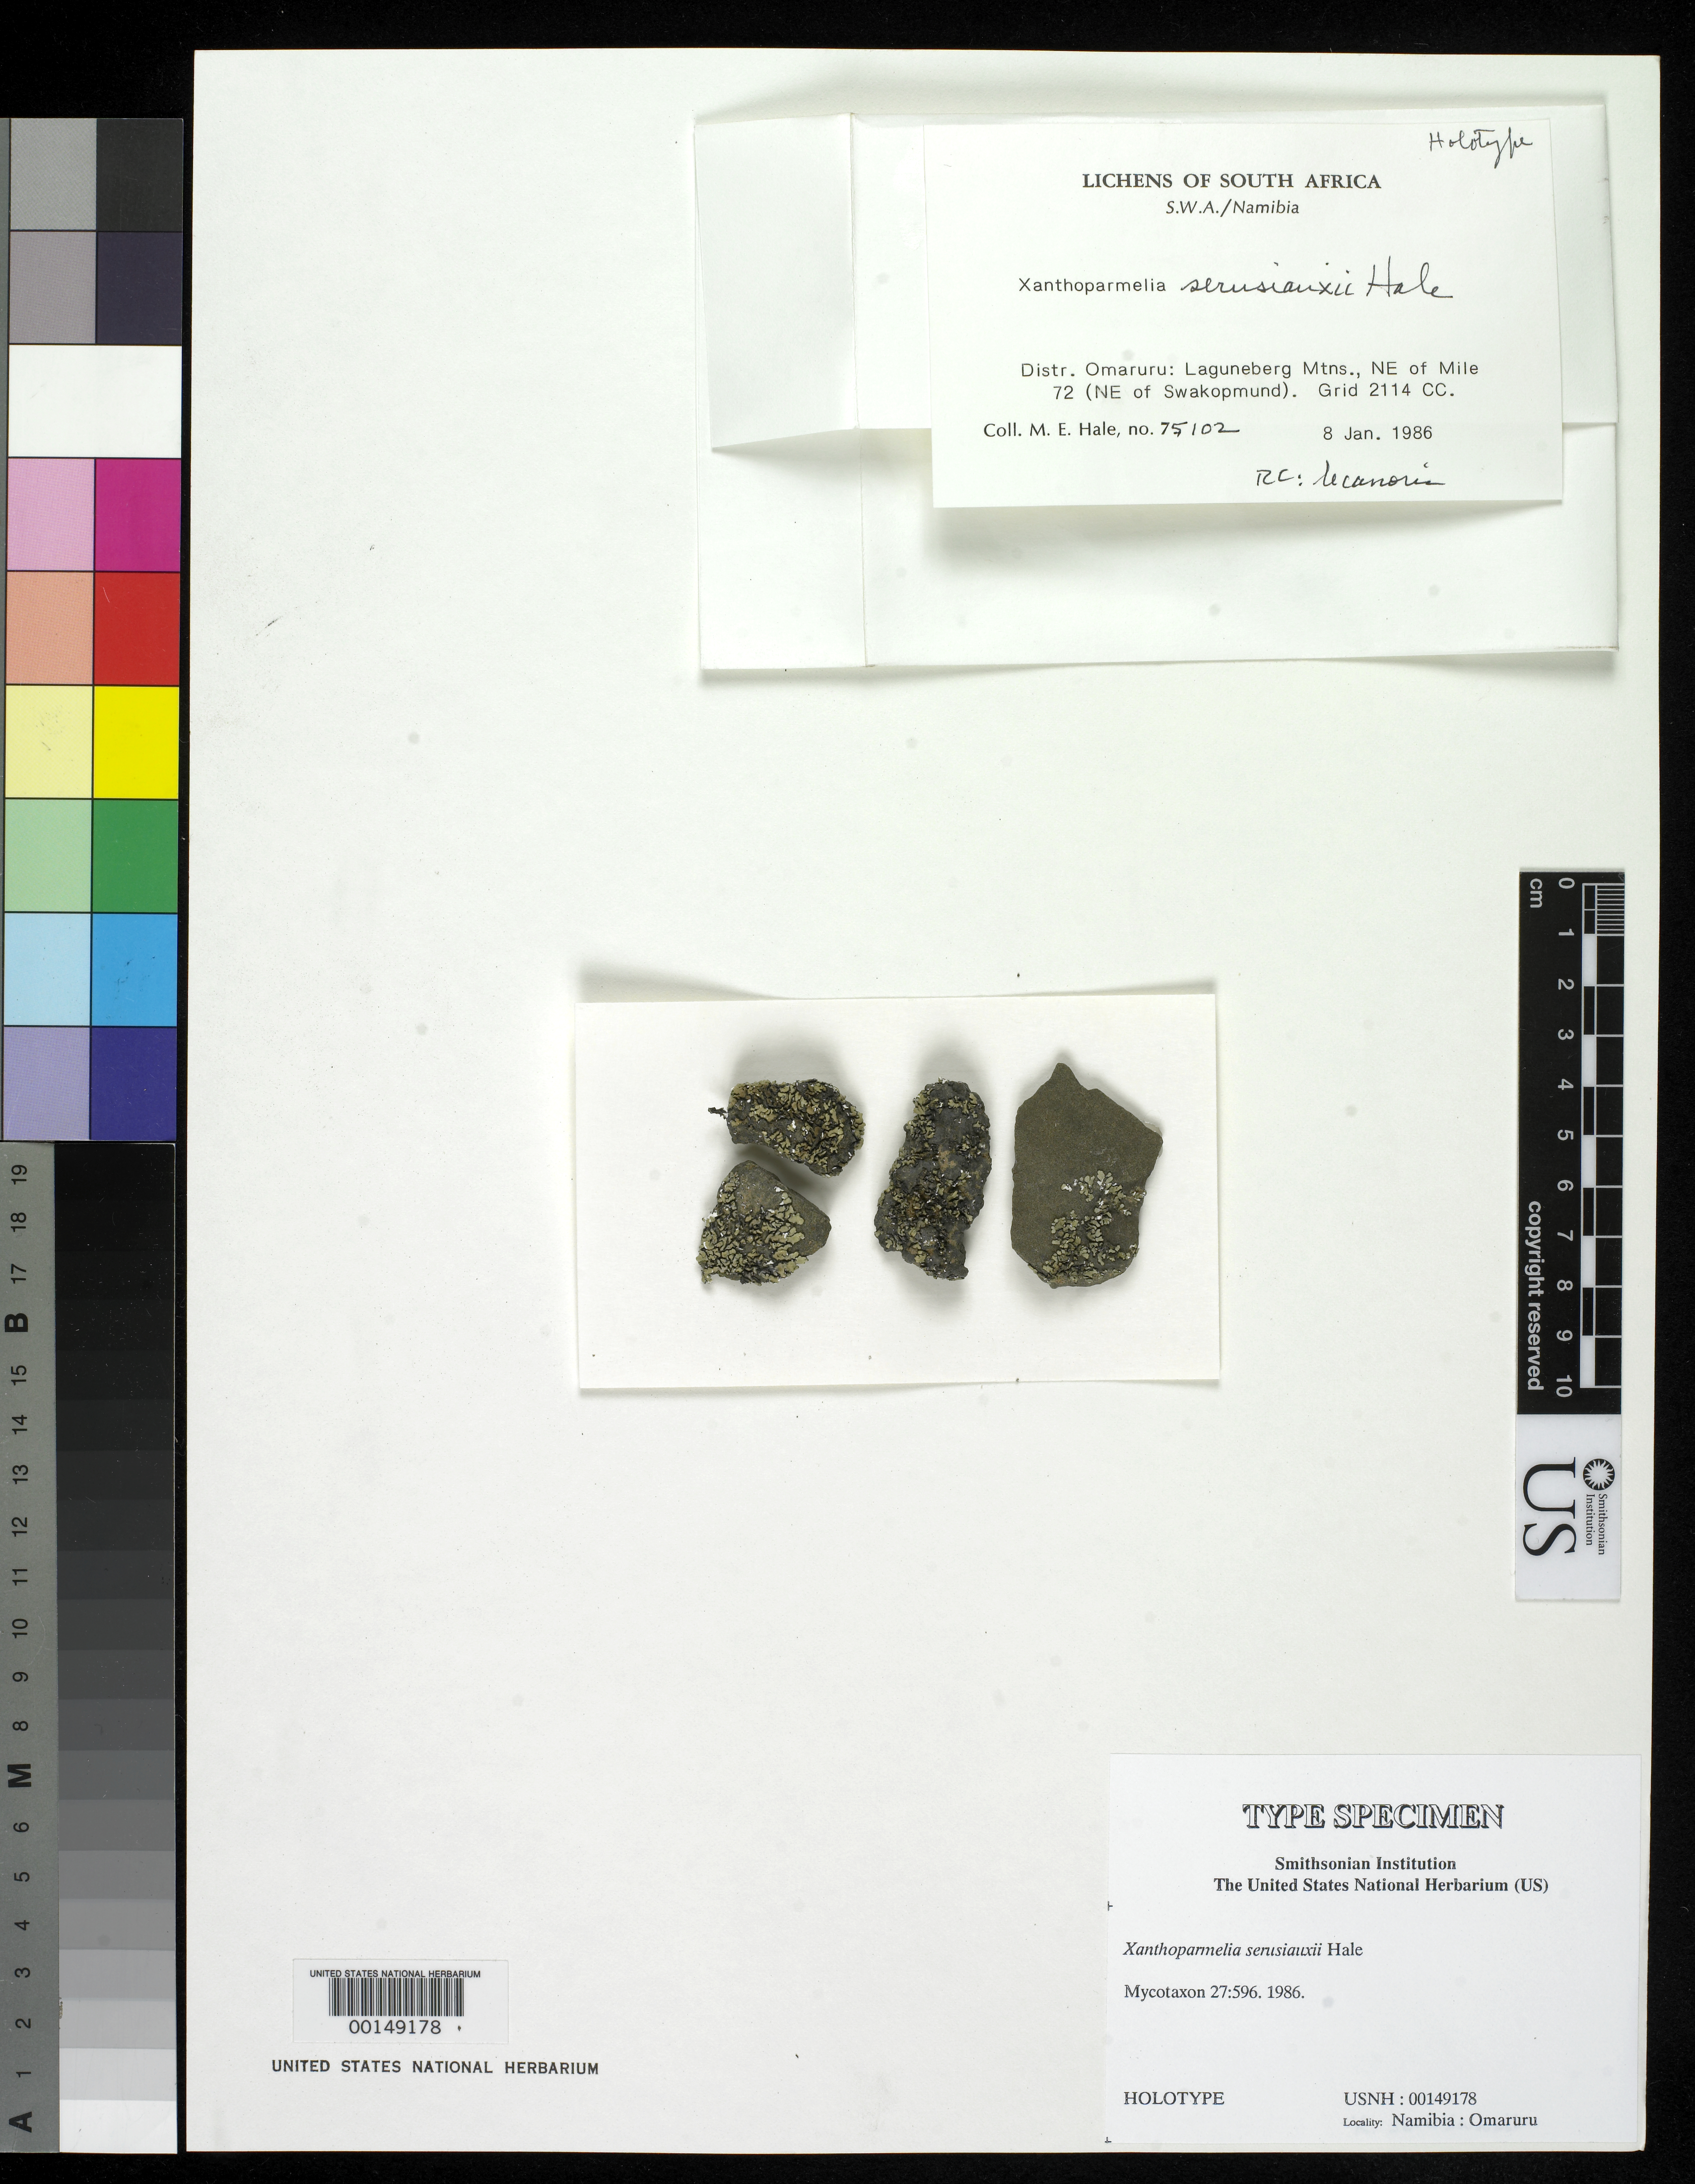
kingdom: Fungi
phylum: Ascomycota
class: Lecanoromycetes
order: Lecanorales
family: Parmeliaceae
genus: Xanthoparmelia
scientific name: Xanthoparmelia serusiauxii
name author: Hale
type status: Holotype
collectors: M. Hale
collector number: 75102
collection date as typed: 08 Jan 1986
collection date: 1986-01-08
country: Namibia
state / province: Erongo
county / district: Omaruru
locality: Lageneberg Mountains, NE of mile 72, NE of Swakopmund, Grid 2114 CC.